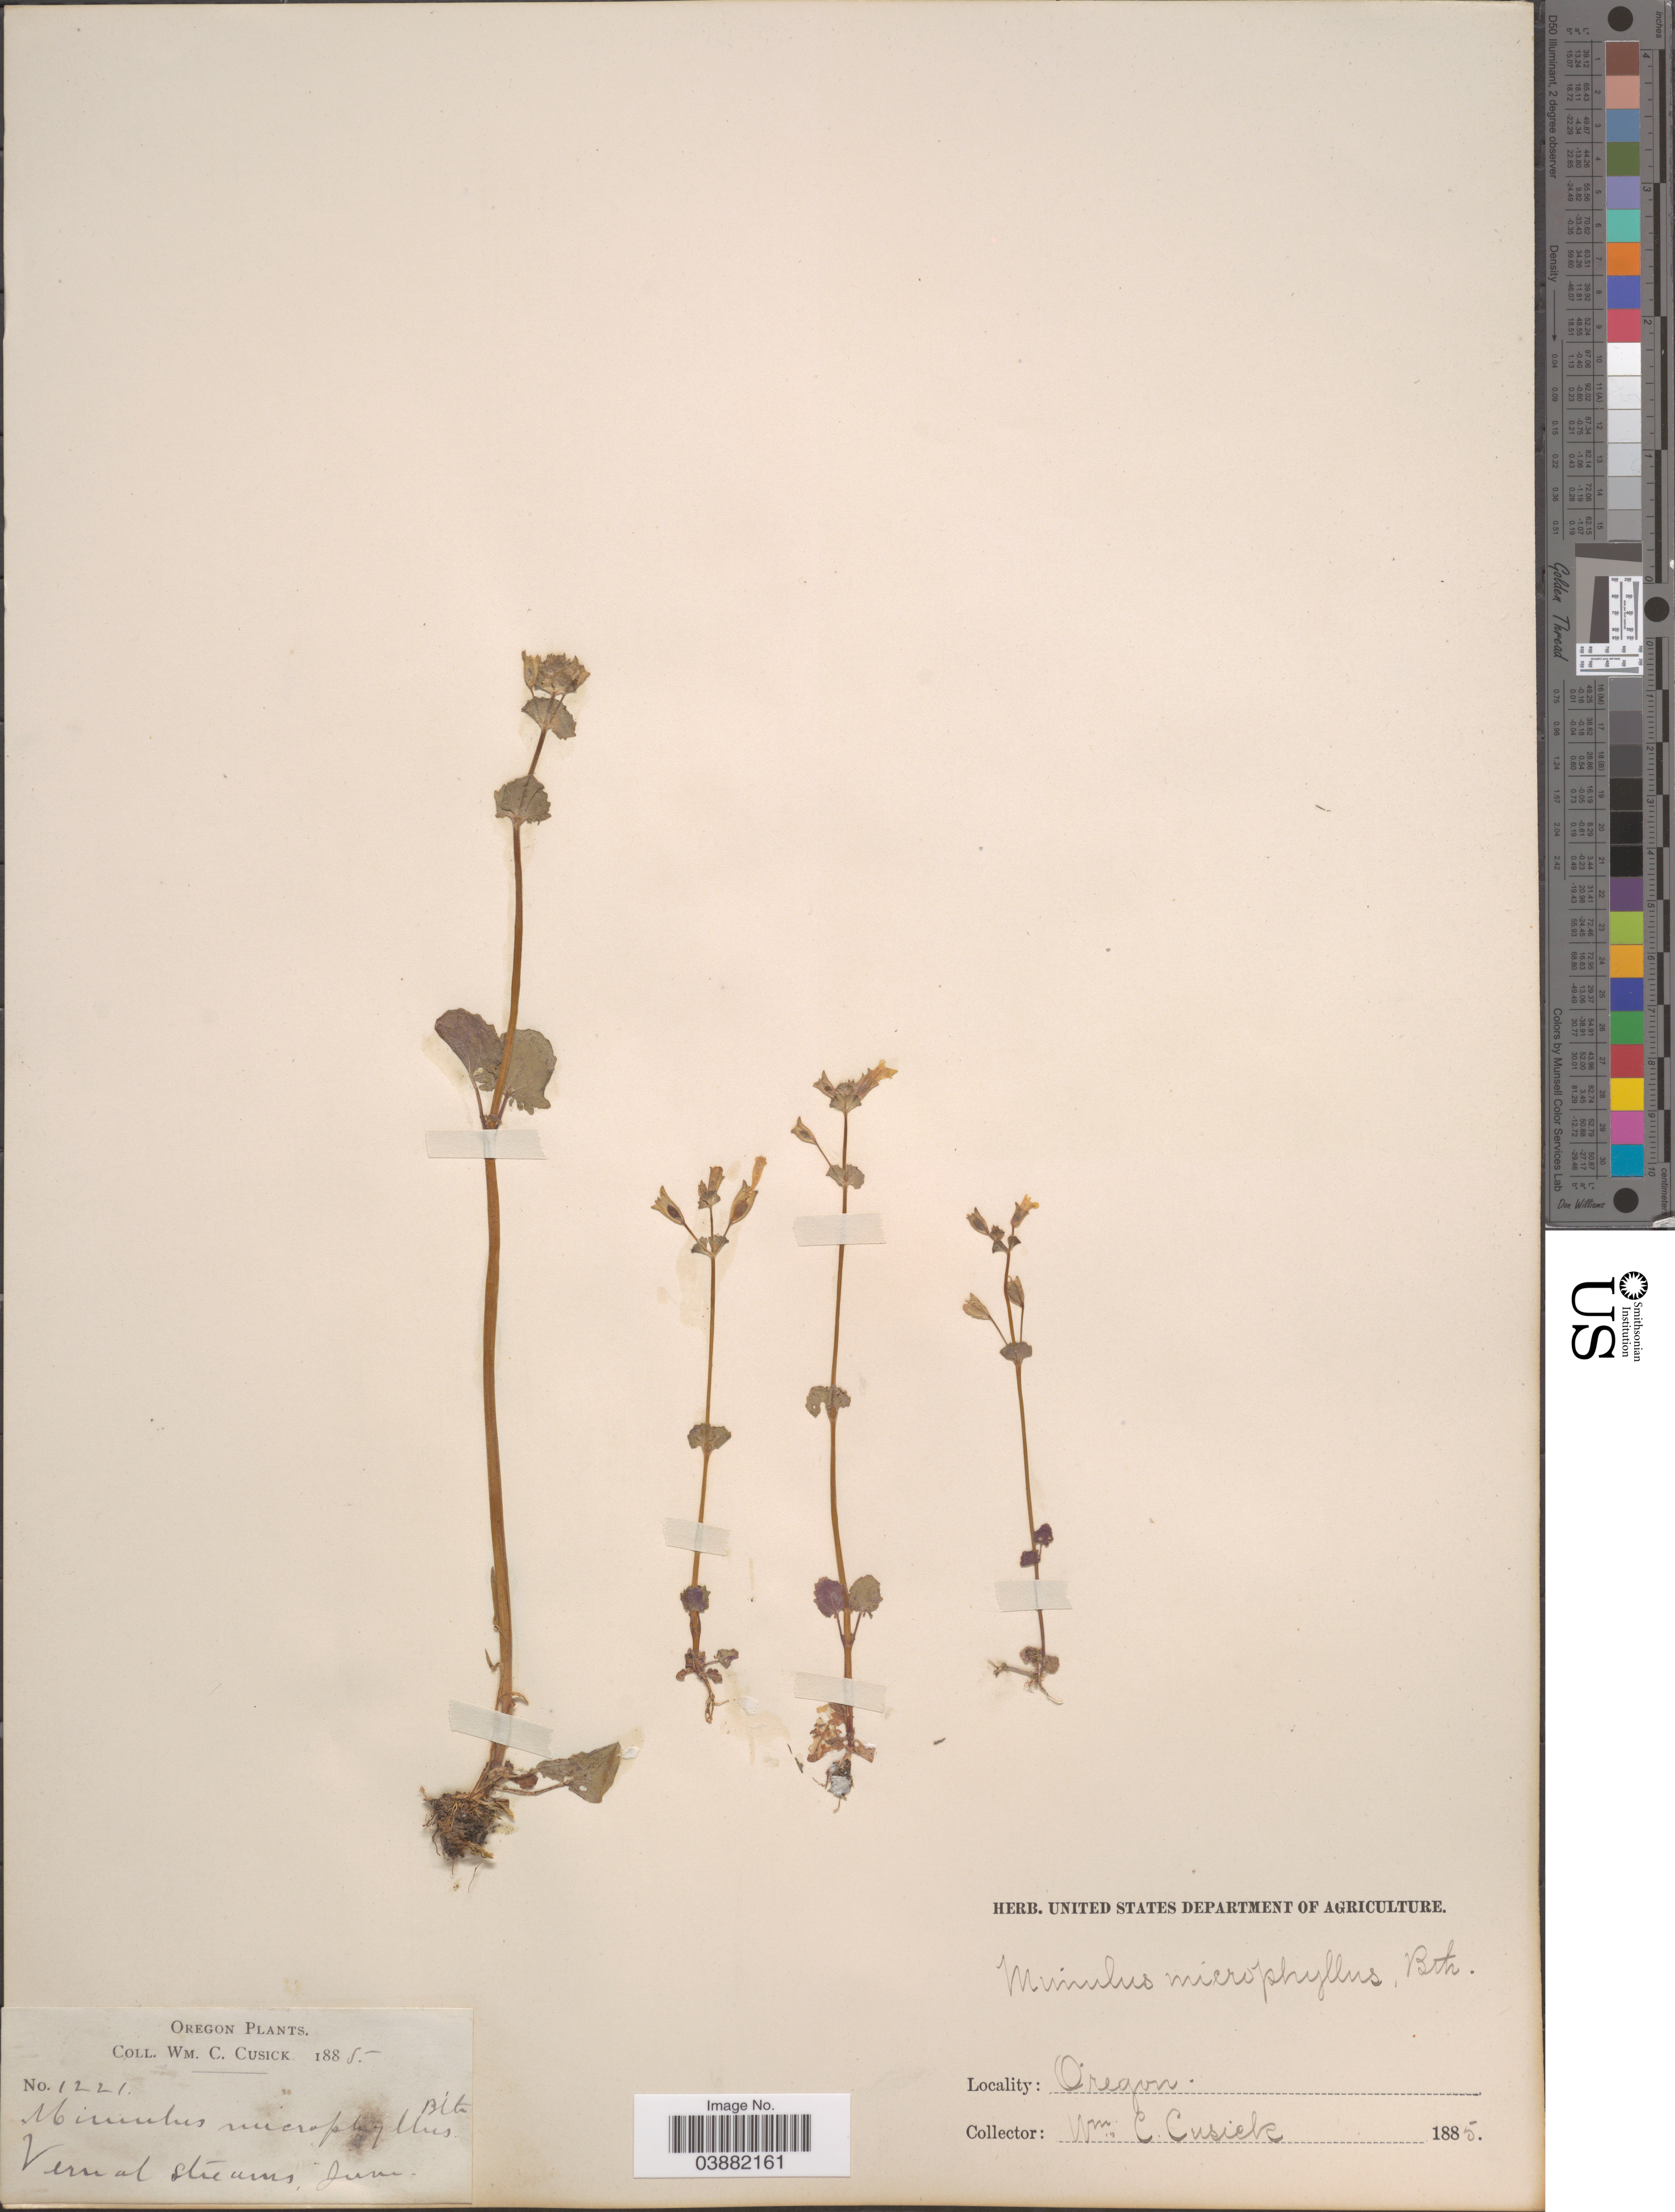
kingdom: Plantae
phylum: Tracheophyta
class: Magnoliopsida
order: Lamiales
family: Phrymaceae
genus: Mimulus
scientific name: Mimulus microphyllus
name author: Benth.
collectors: W. C. Cusick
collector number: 1221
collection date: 1885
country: United States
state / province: Oregon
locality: Vernal streams.